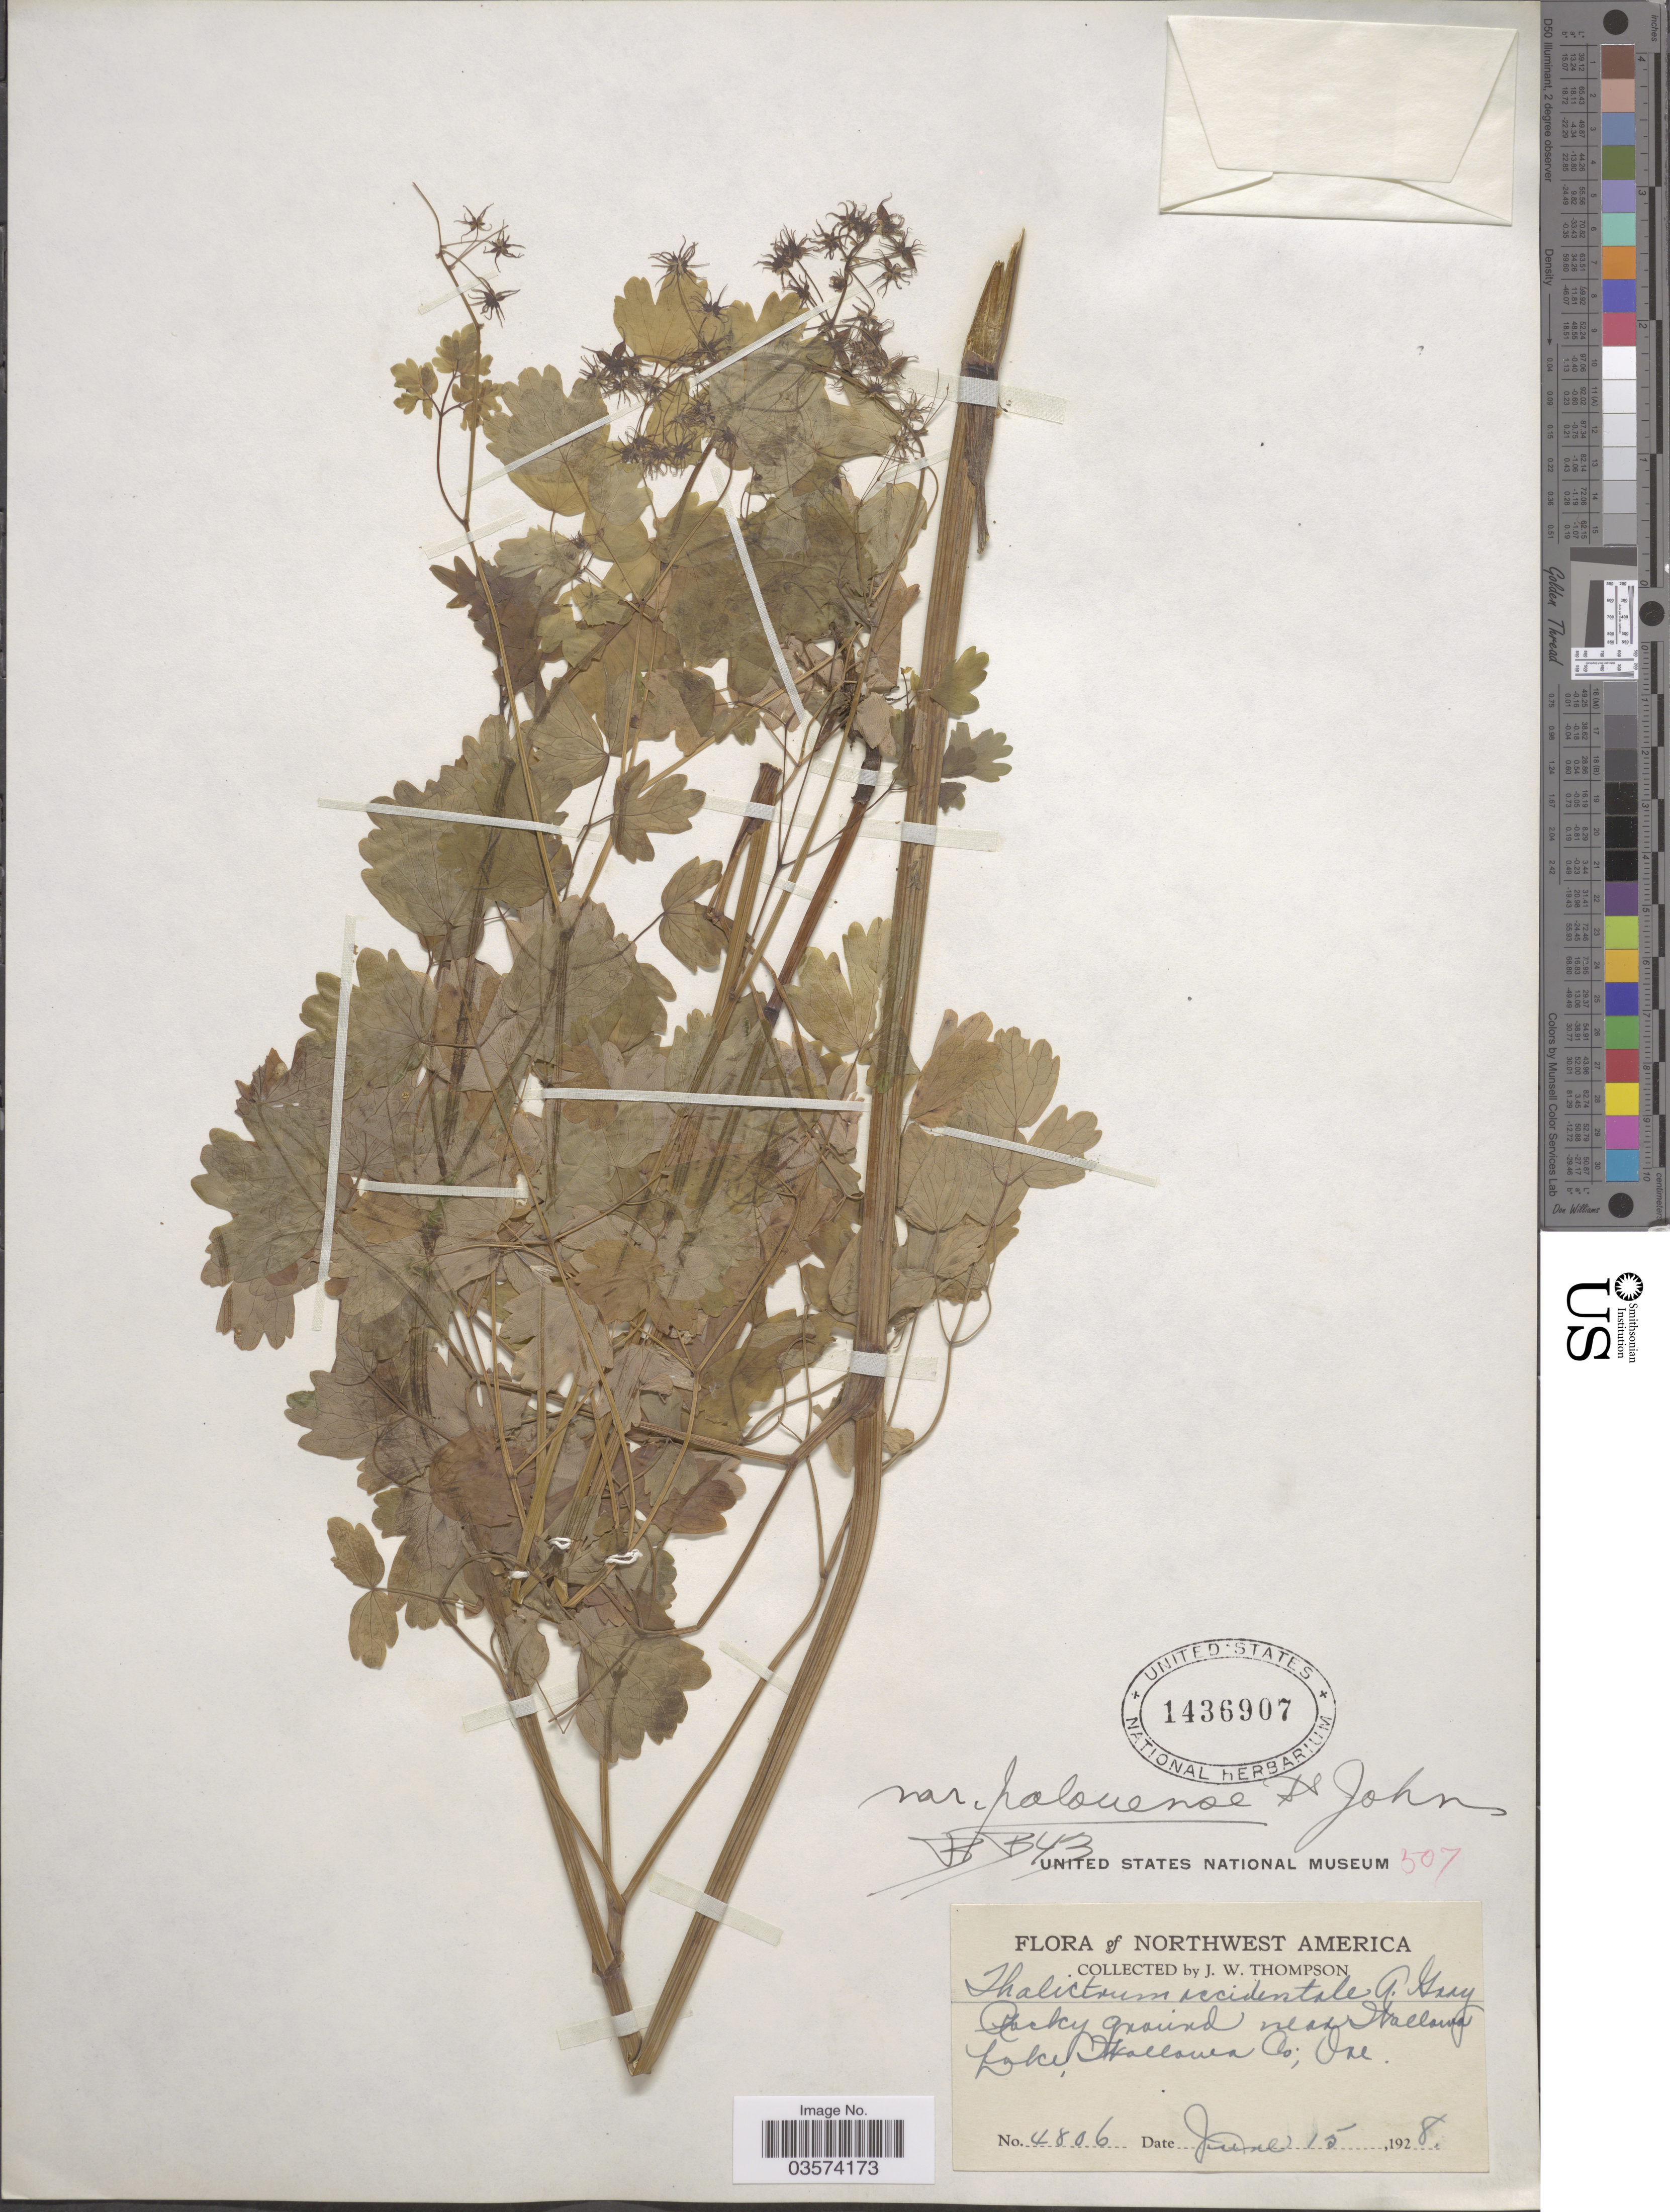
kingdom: Plantae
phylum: Tracheophyta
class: Magnoliopsida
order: Ranunculales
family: Ranunculaceae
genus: Thalictrum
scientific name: Thalictrum occidentale var. palousense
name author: H. St. John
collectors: J. Thompson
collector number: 4806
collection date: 1928-06-15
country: United States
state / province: Oregon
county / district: Wallowa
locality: Rocky ground near Wallowa Lake, Wallowa Co.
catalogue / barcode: US 1436907